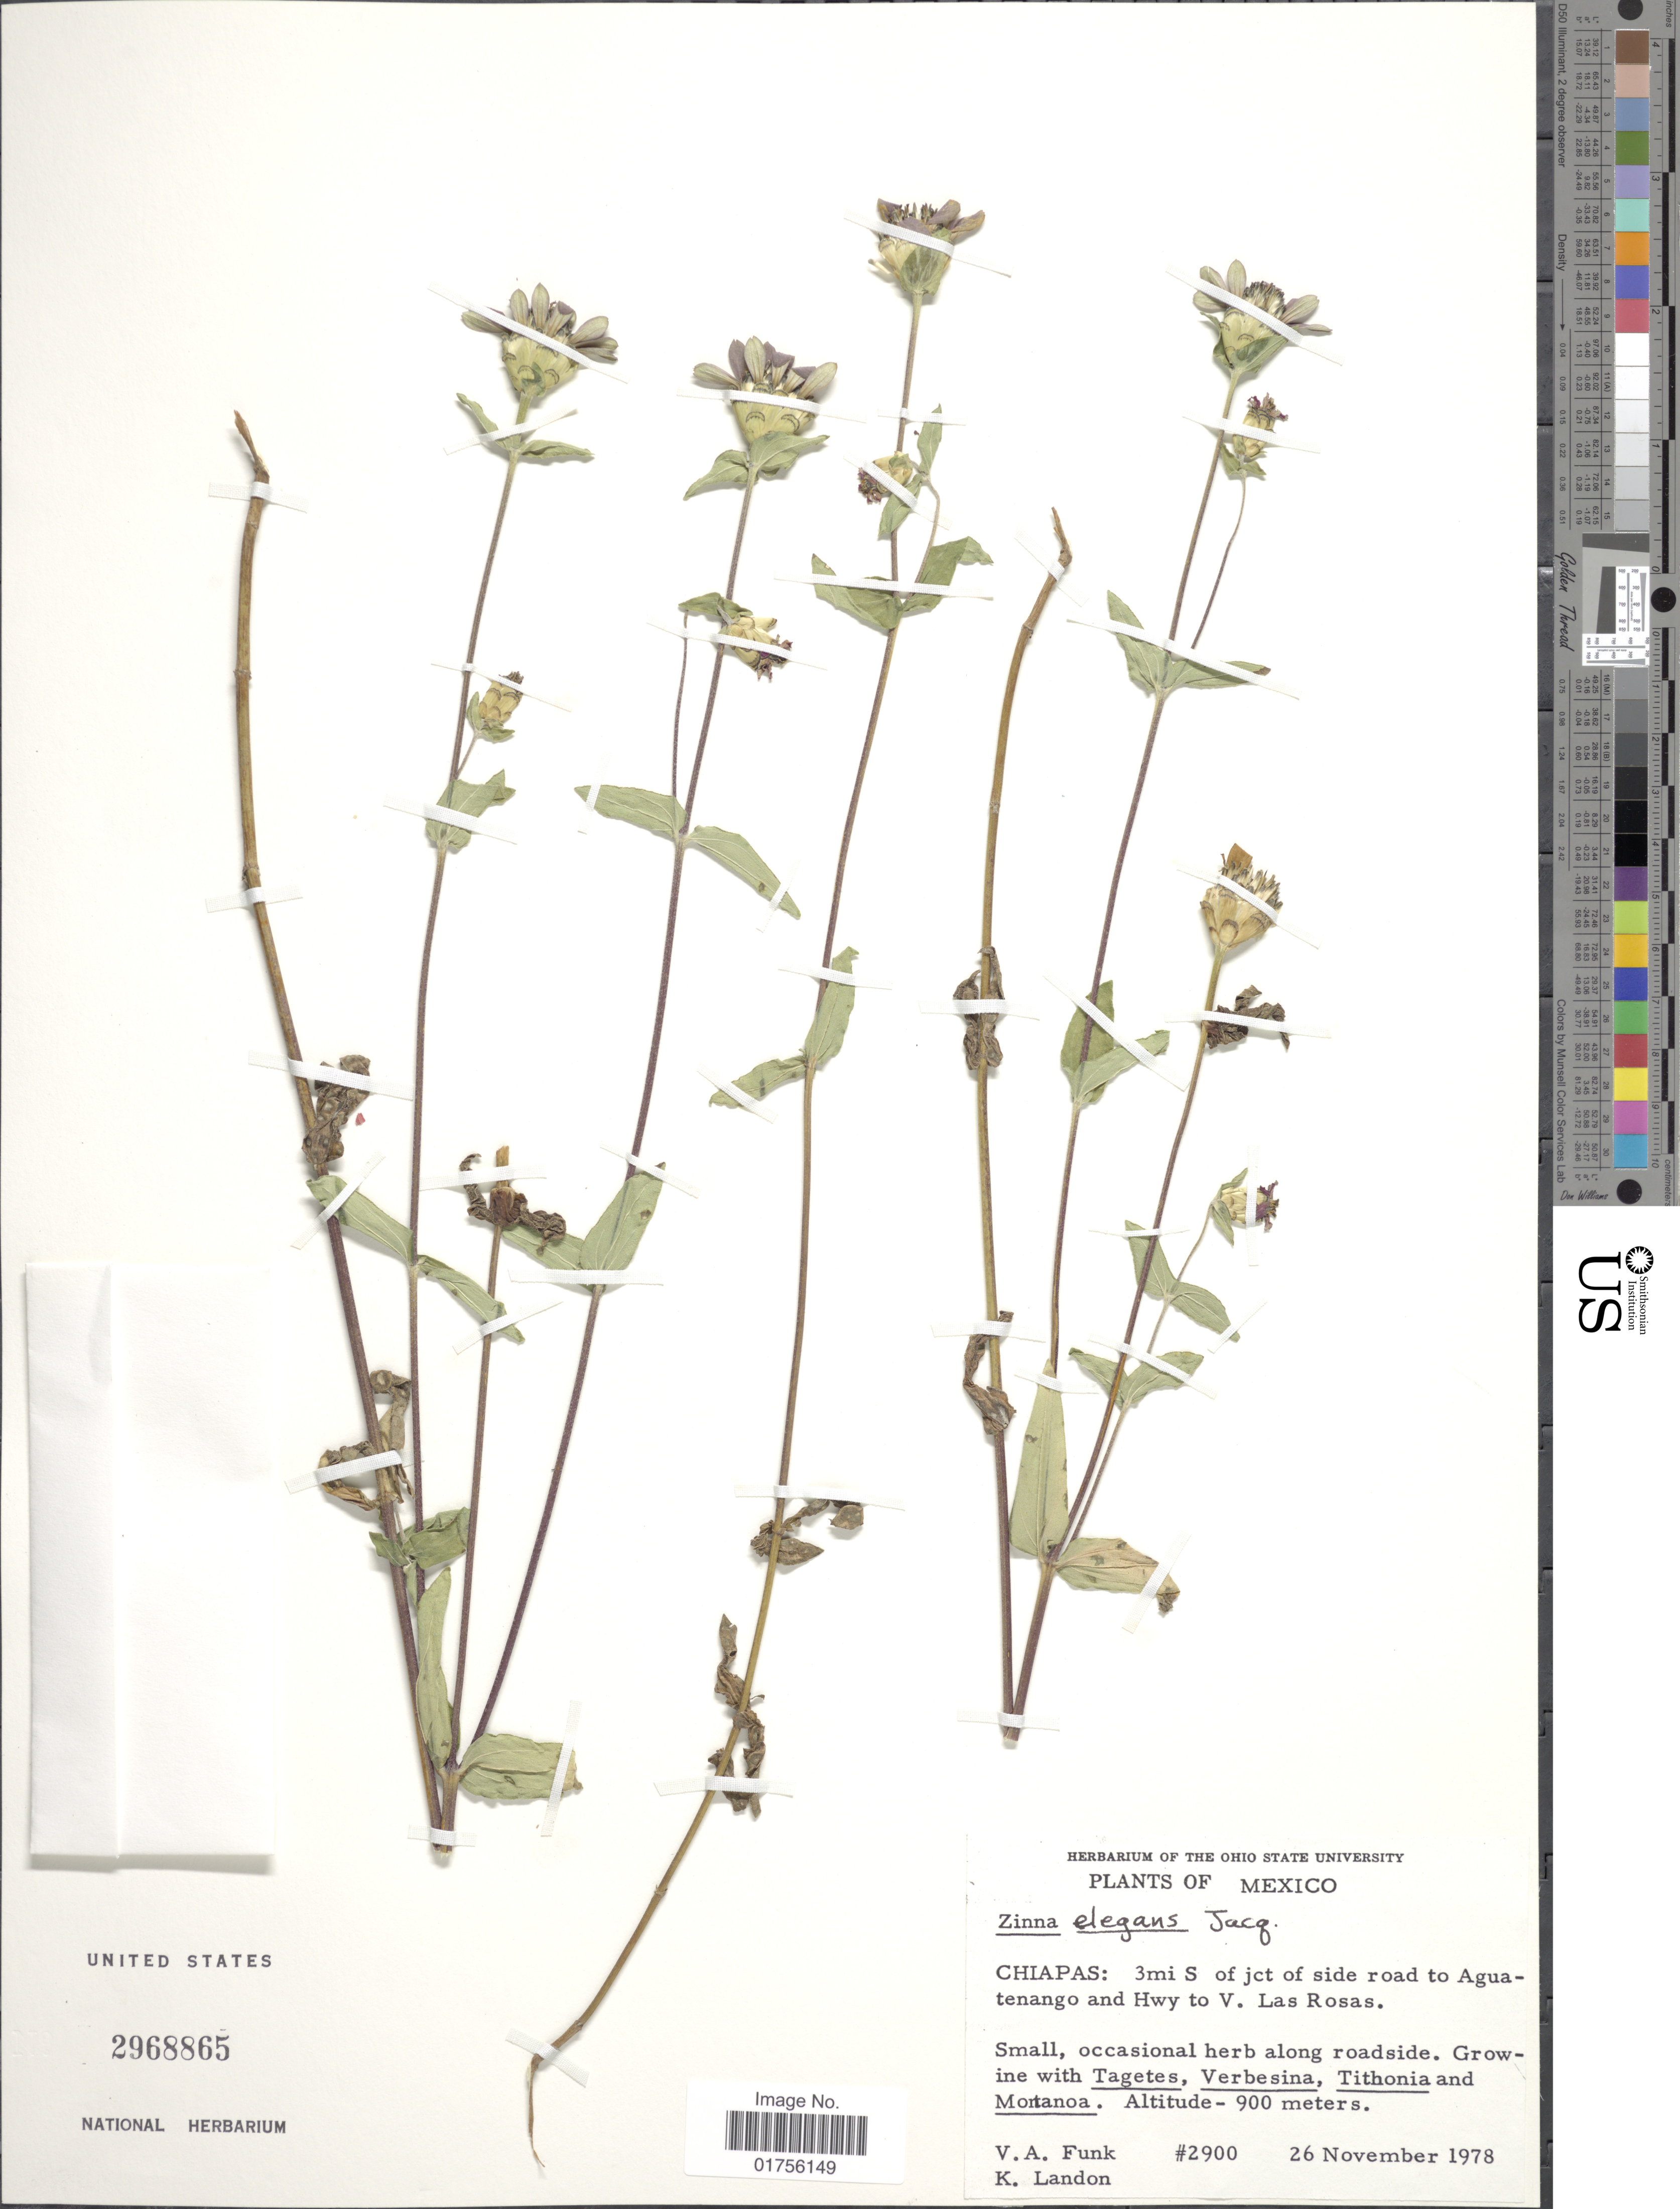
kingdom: Plantae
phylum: Tracheophyta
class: Magnoliopsida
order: Asterales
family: Asteraceae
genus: Zinnia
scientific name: Zinnia elegans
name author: Jacq.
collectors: V. Funk & K. C. Landon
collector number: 2900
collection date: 1978-11-26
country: Mexico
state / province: Chiapas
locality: Chiapas: 3 mi S of jct of side road to Aguatenango and Hwy to V. Las Rosas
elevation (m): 900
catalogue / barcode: US 2968865